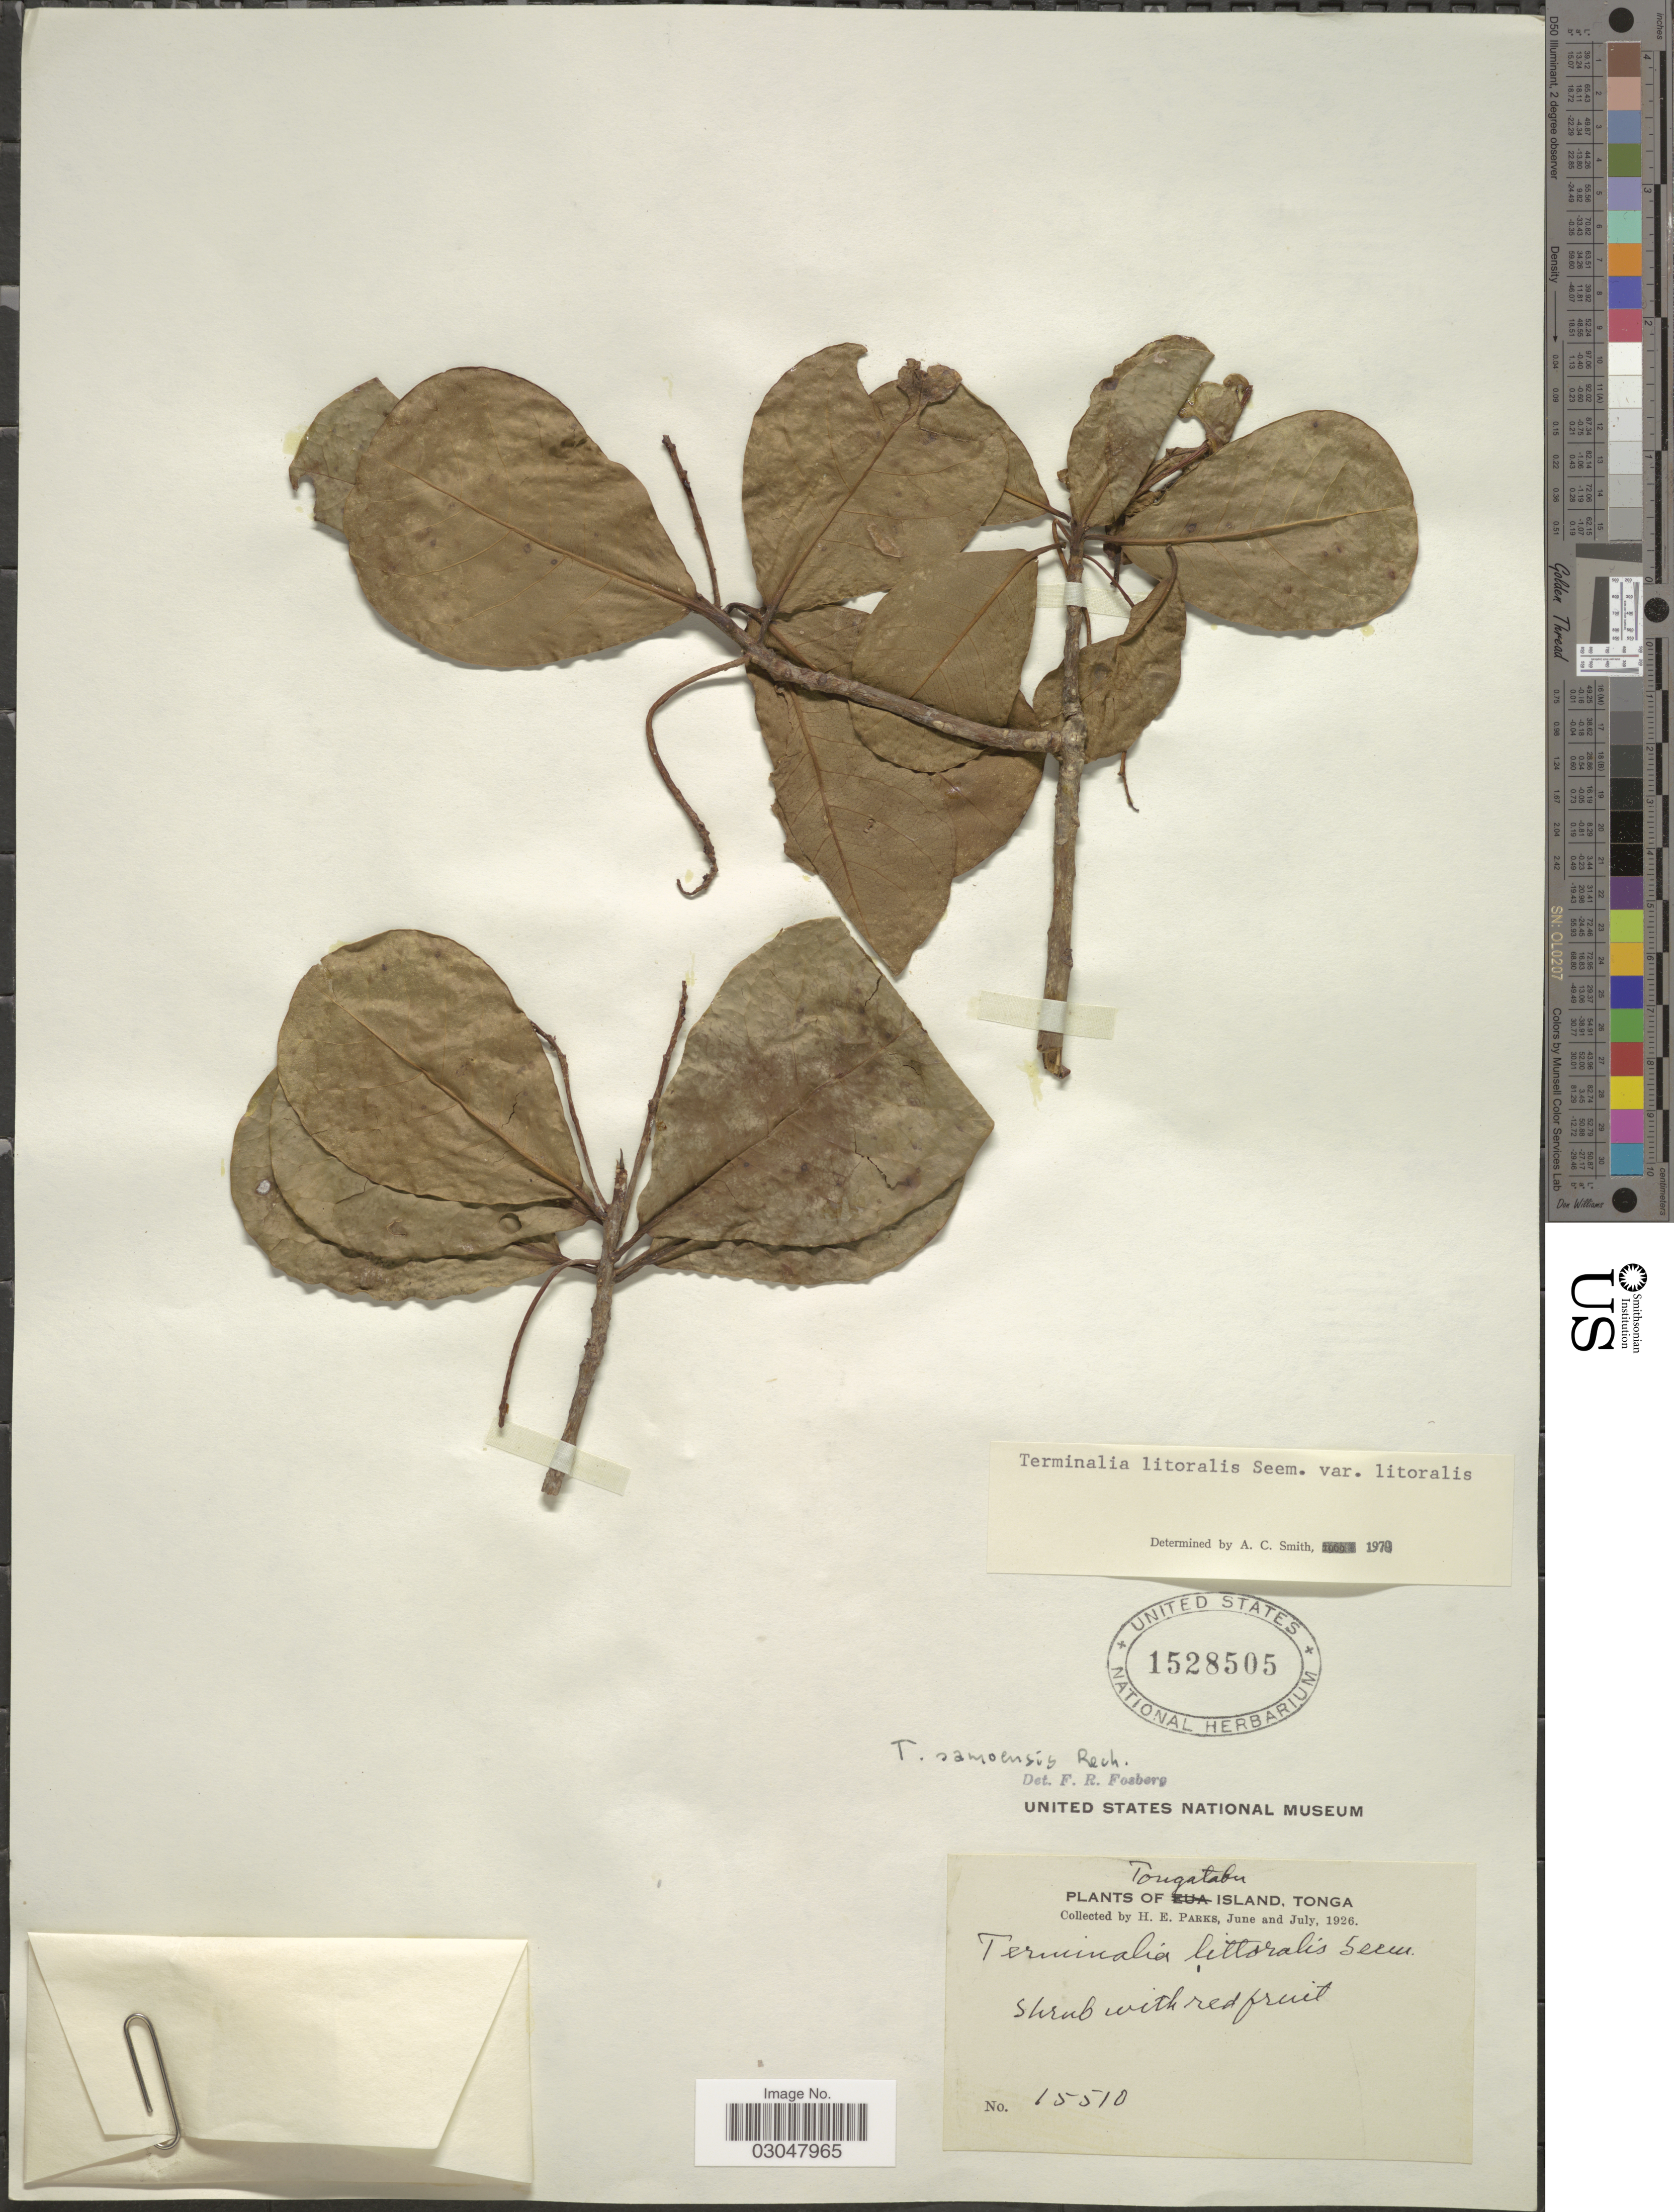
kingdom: Plantae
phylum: Tracheophyta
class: Magnoliopsida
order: Myrtales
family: Combretaceae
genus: Terminalia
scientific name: Terminalia litoralis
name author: Seem.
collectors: H. E. Parks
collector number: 15510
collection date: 1926-06/1926-07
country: Tonga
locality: Tongatabu Island. Tonga.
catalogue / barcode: US 1528505